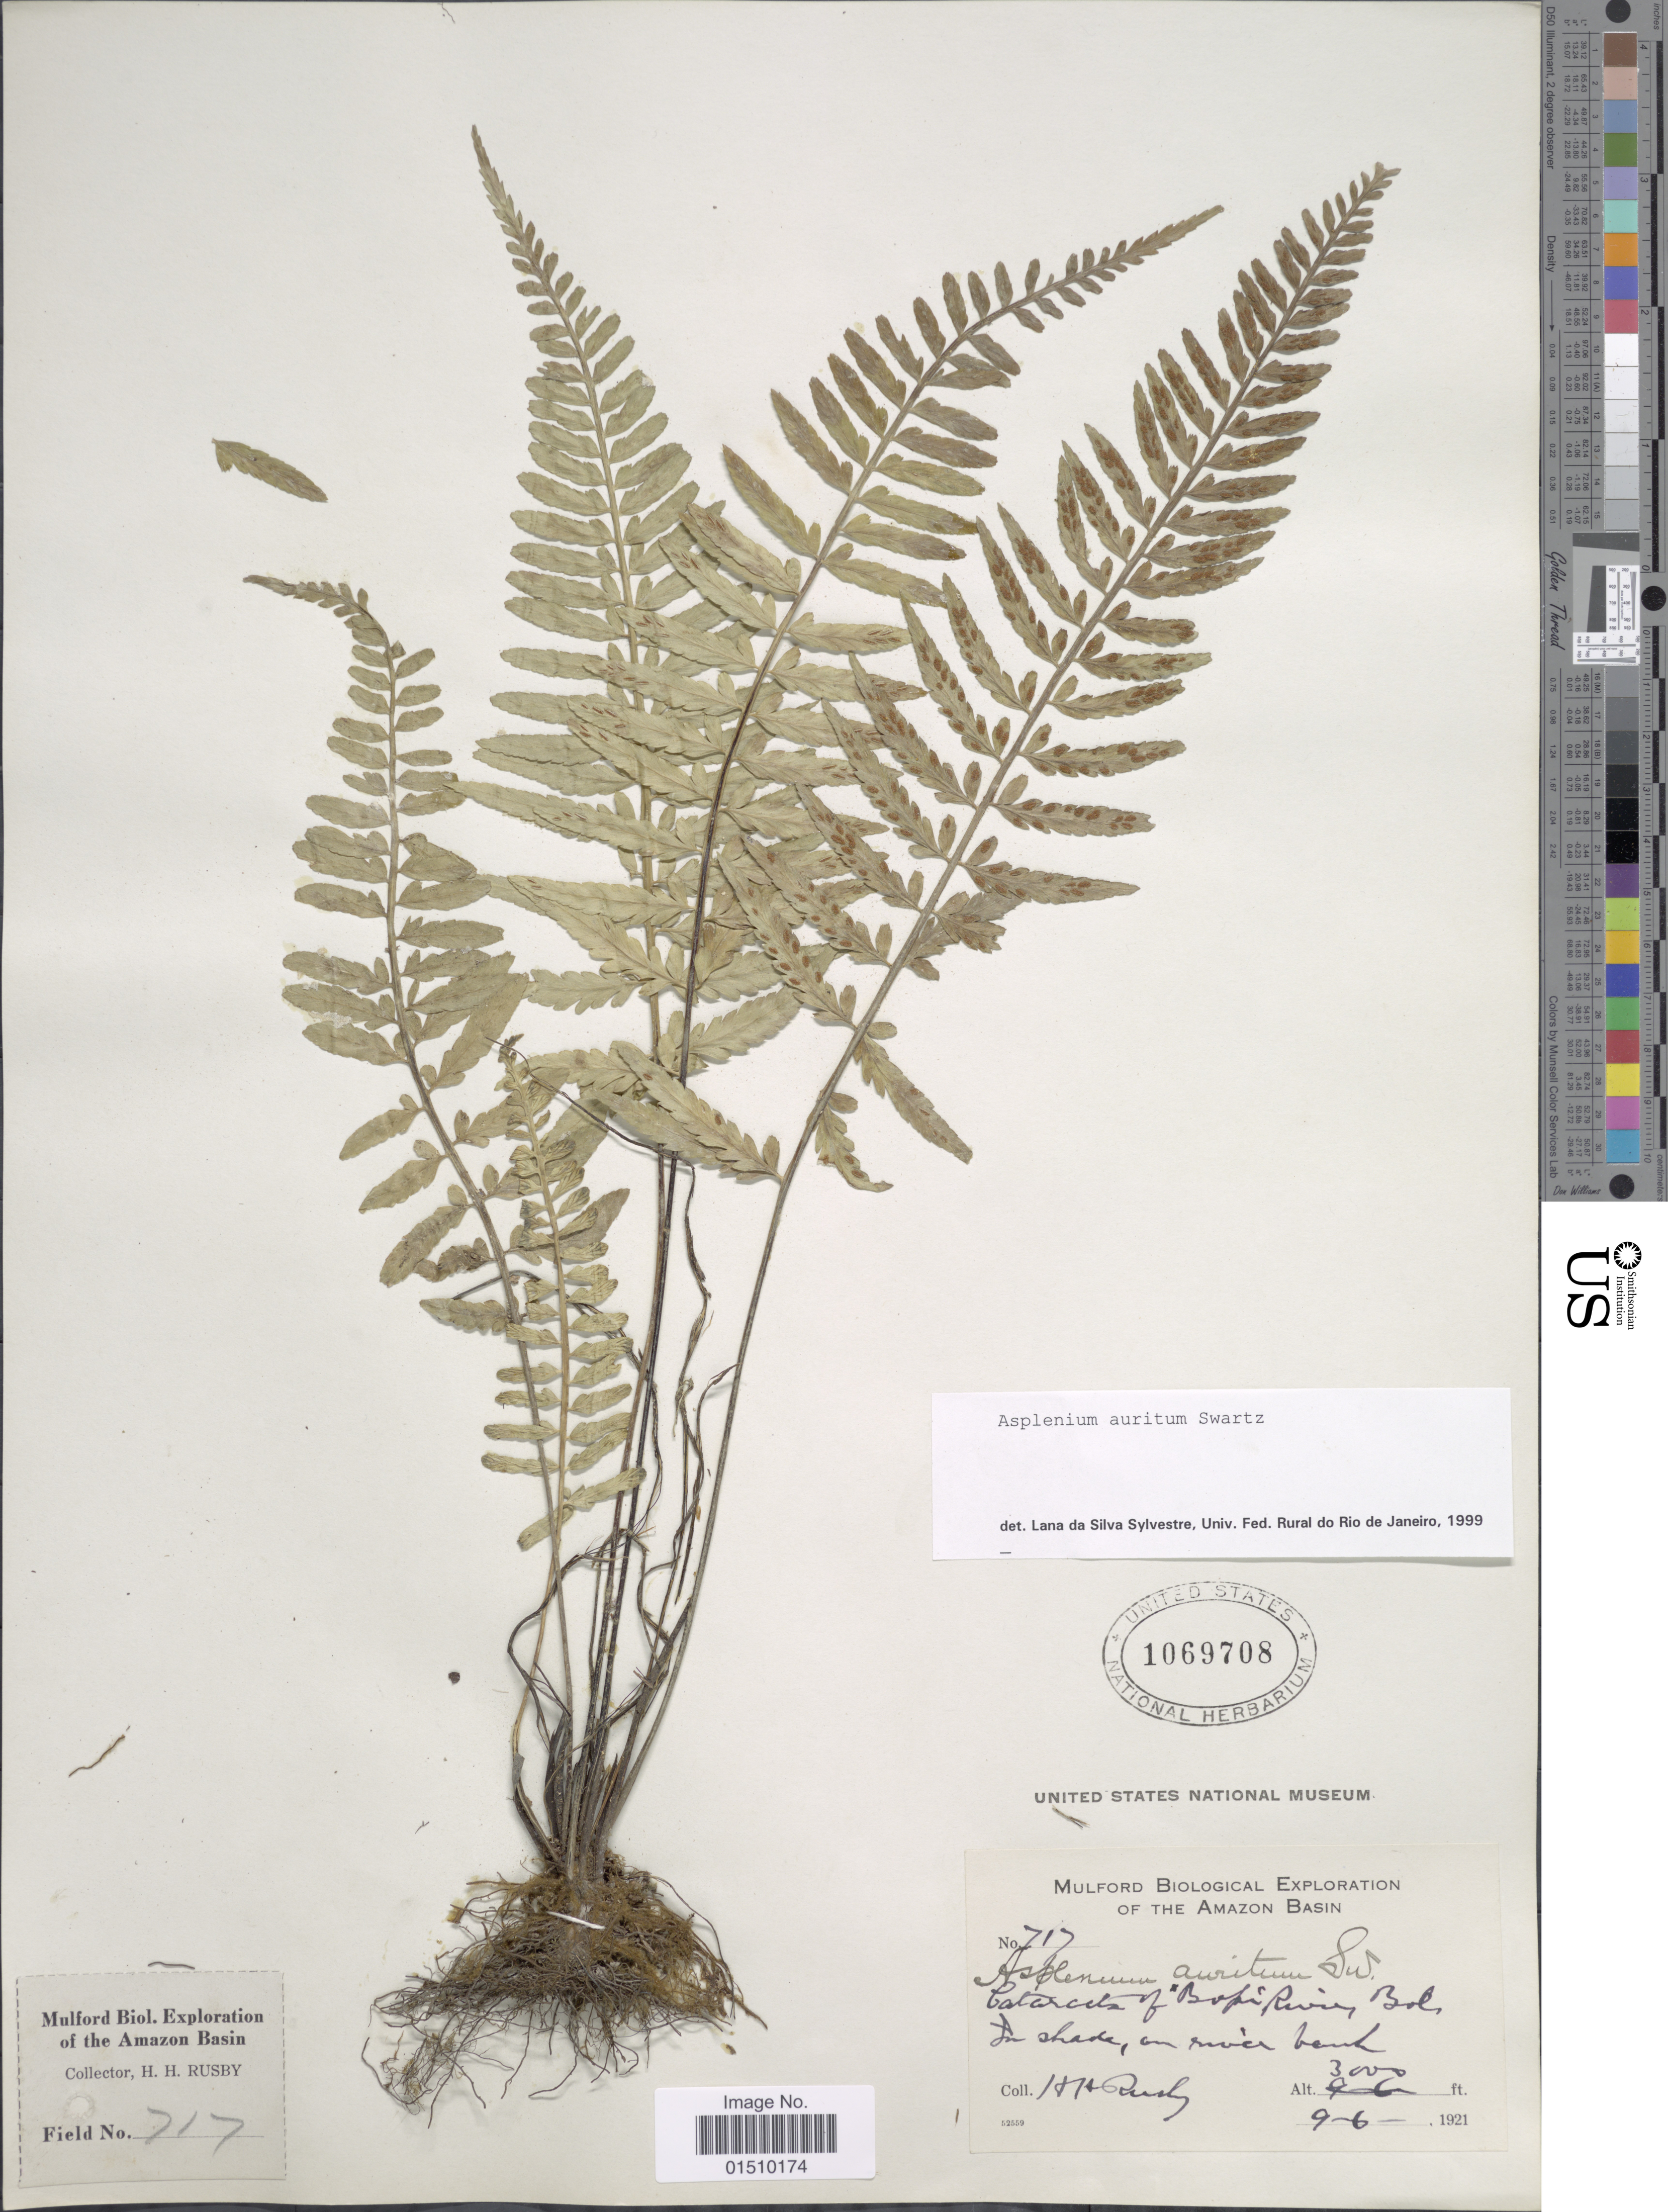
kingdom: Plantae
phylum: Tracheophyta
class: Polypodiopsida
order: Polypodiales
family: Aspleniaceae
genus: Asplenium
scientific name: Asplenium auritum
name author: Sw.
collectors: H. H. Rusby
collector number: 717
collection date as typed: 9-6-1921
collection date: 1921-09-06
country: Bolivia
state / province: La Paz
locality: Cataracts of the Bopi River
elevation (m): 914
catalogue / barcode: US 1069708